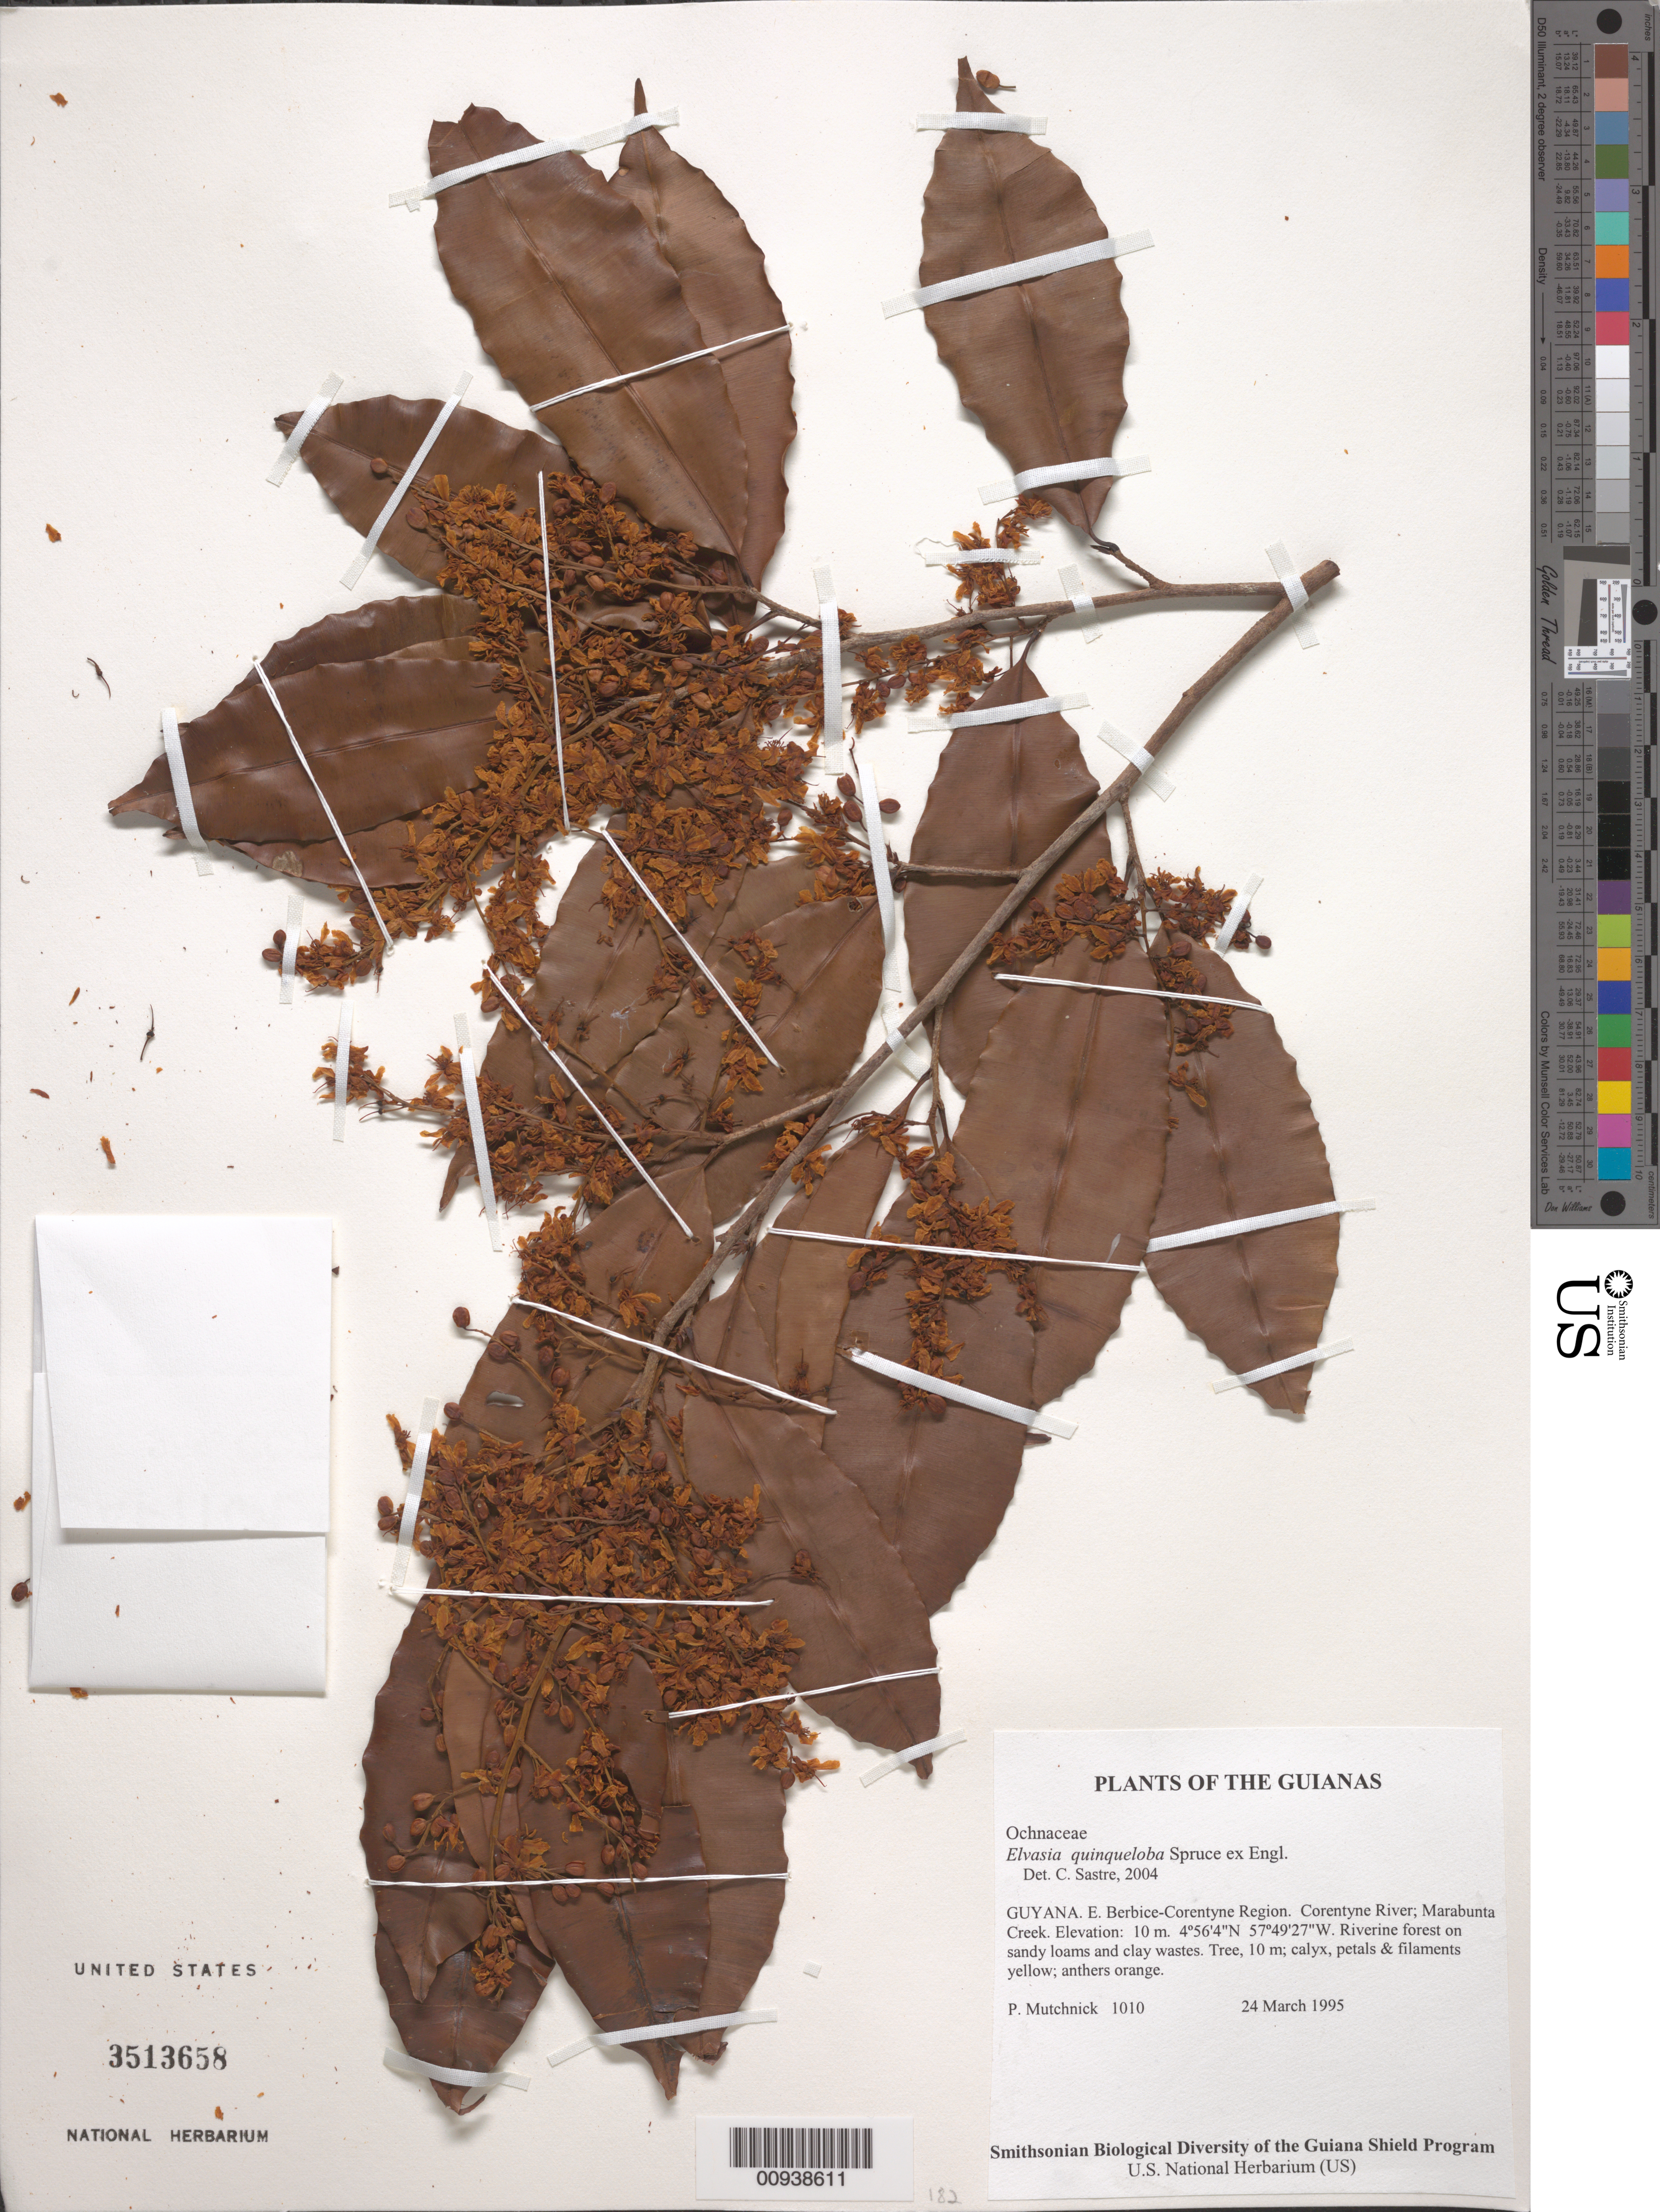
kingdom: Plantae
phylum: Tracheophyta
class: Magnoliopsida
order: Malpighiales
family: Ochnaceae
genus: Elvasia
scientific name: Elvasia quinqueloba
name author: Spruce ex Engl.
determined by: Sastre, C. H. L.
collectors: P. Mutchnick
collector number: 1010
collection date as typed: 24 March 1995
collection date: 1995-03-24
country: Guyana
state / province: E. Berbice-Corentyne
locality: Corentyne River; Marabunta Creek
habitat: Riverine forest on sandy loams and clay wastes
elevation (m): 10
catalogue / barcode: US 3513658